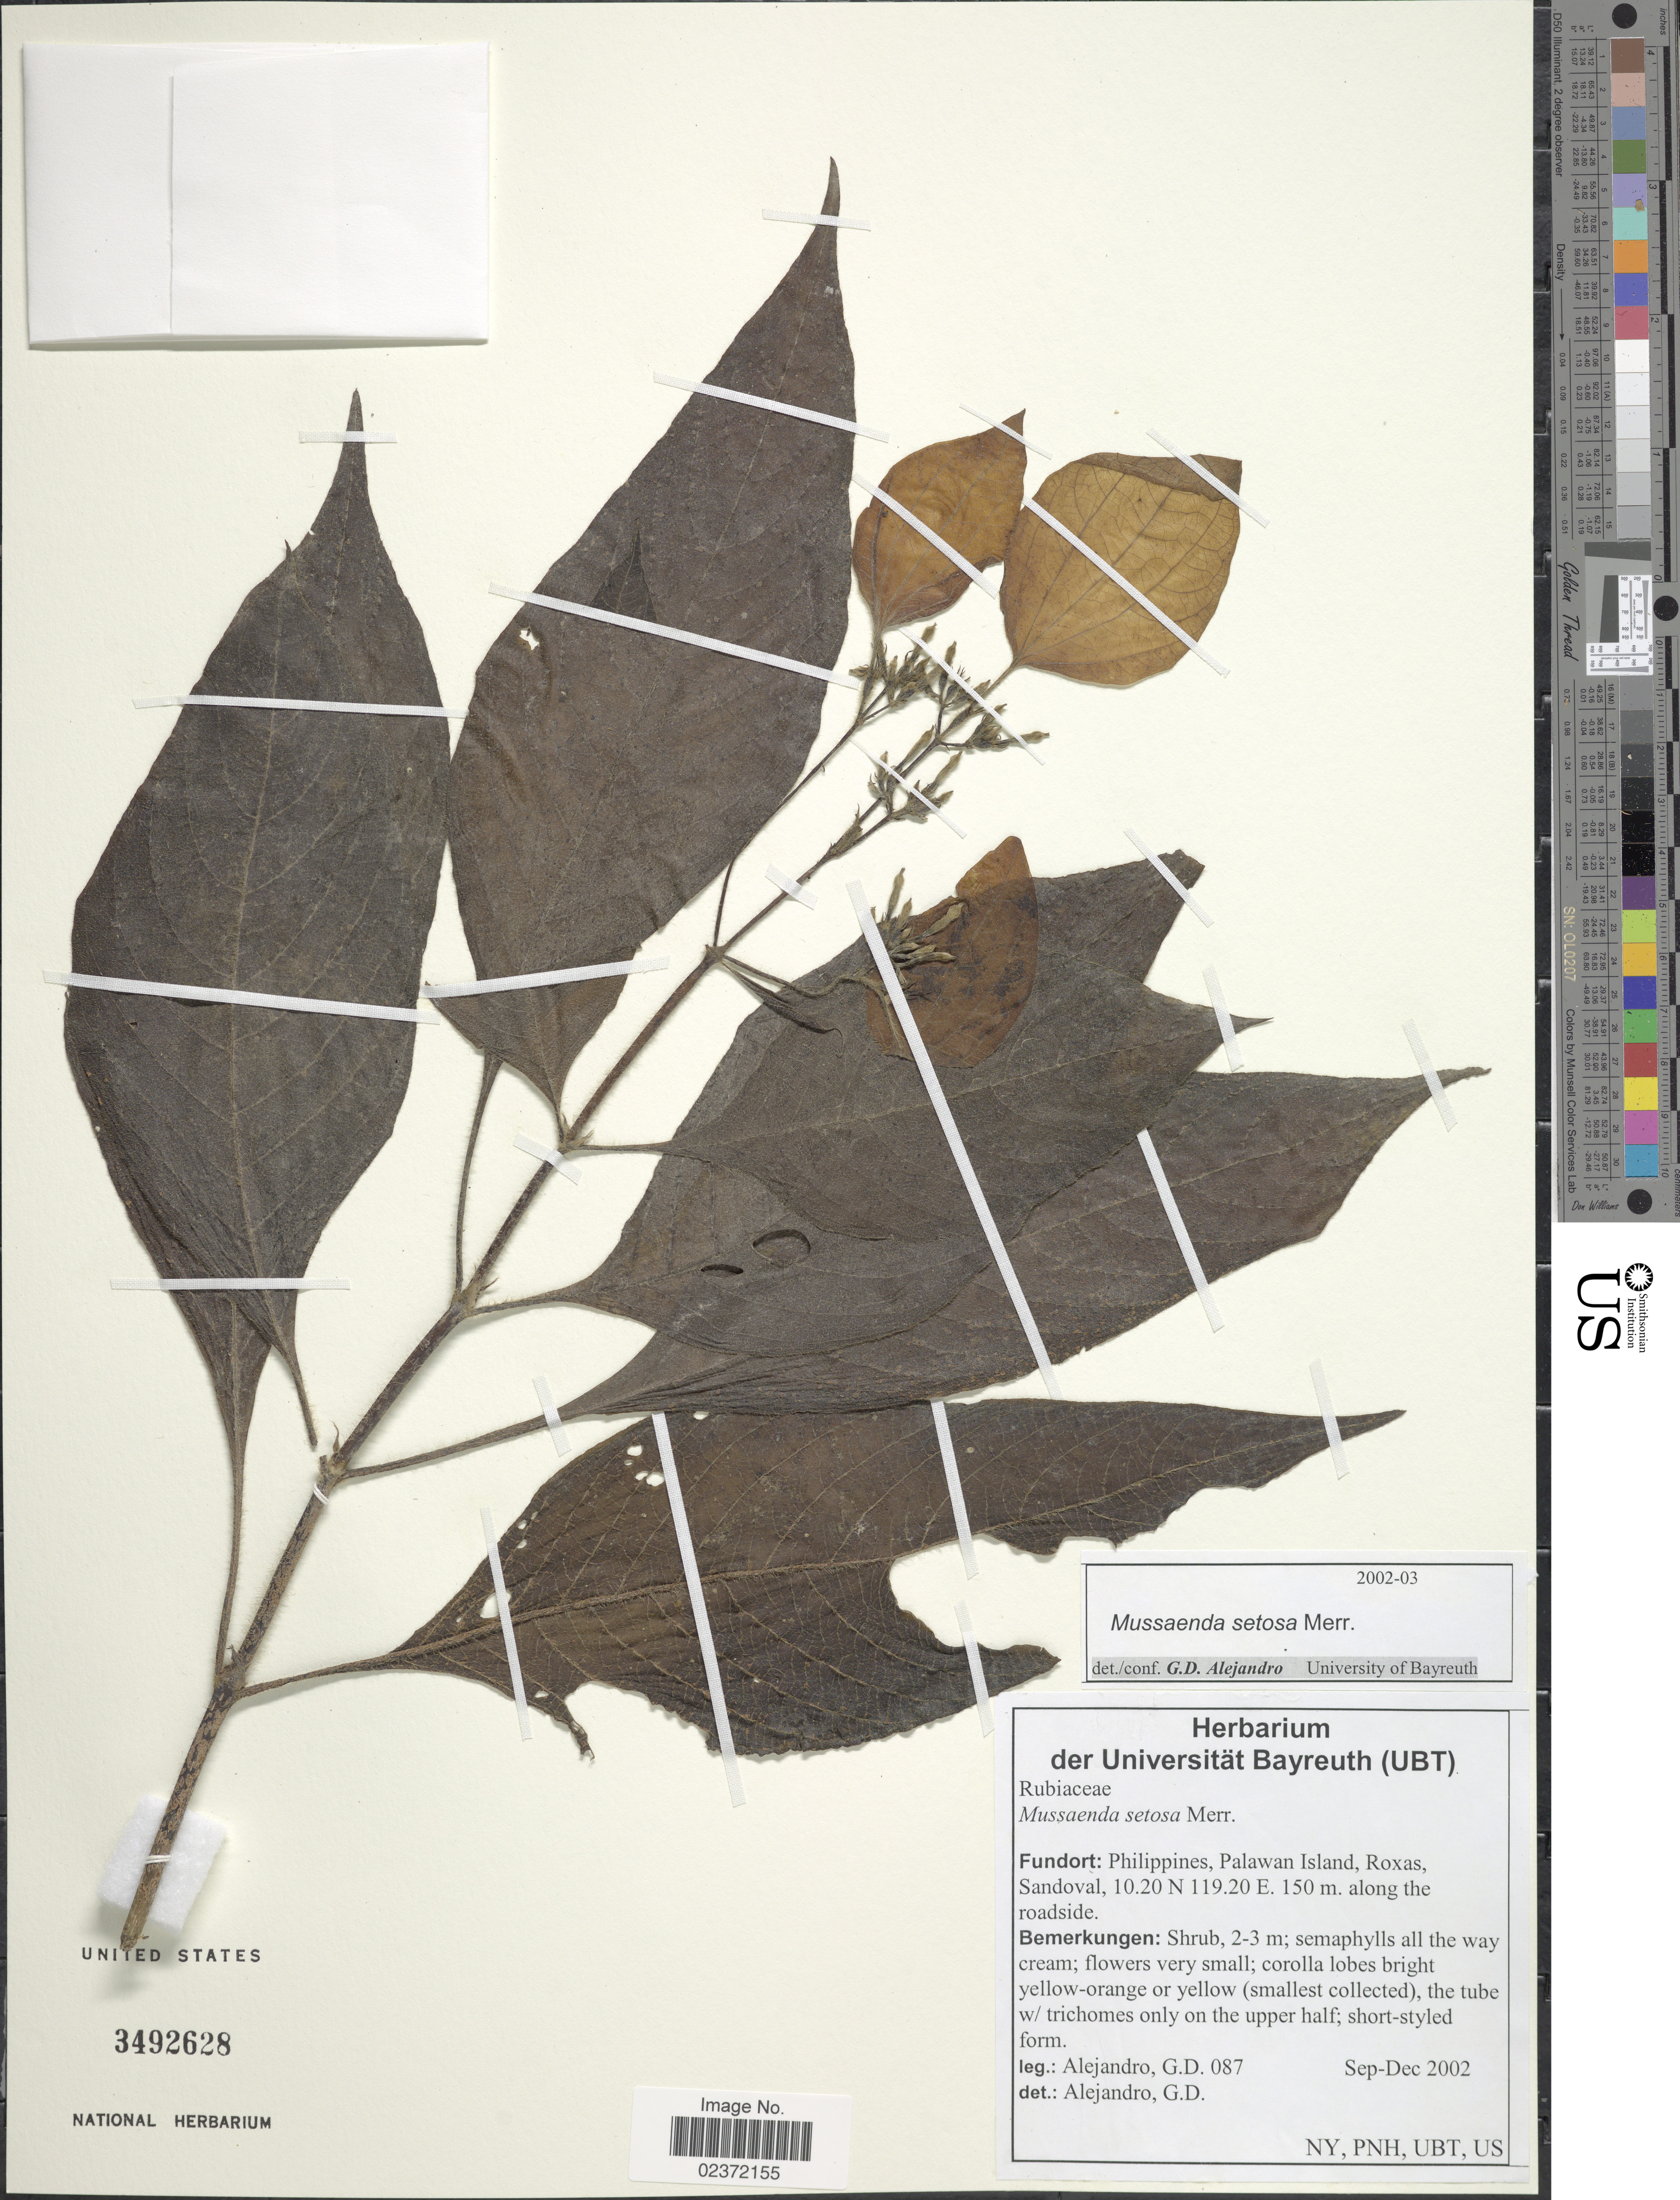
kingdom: Plantae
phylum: Tracheophyta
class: Magnoliopsida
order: Gentianales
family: Rubiaceae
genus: Mussaenda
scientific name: Mussaenda setosa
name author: Merr.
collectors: G. J. D. Alejandro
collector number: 087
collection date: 2002-09/2002-12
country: Philippines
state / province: Mimaropa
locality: Palawan Island, Roxas Sandoval, along the roadside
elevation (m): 150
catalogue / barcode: US 3492628